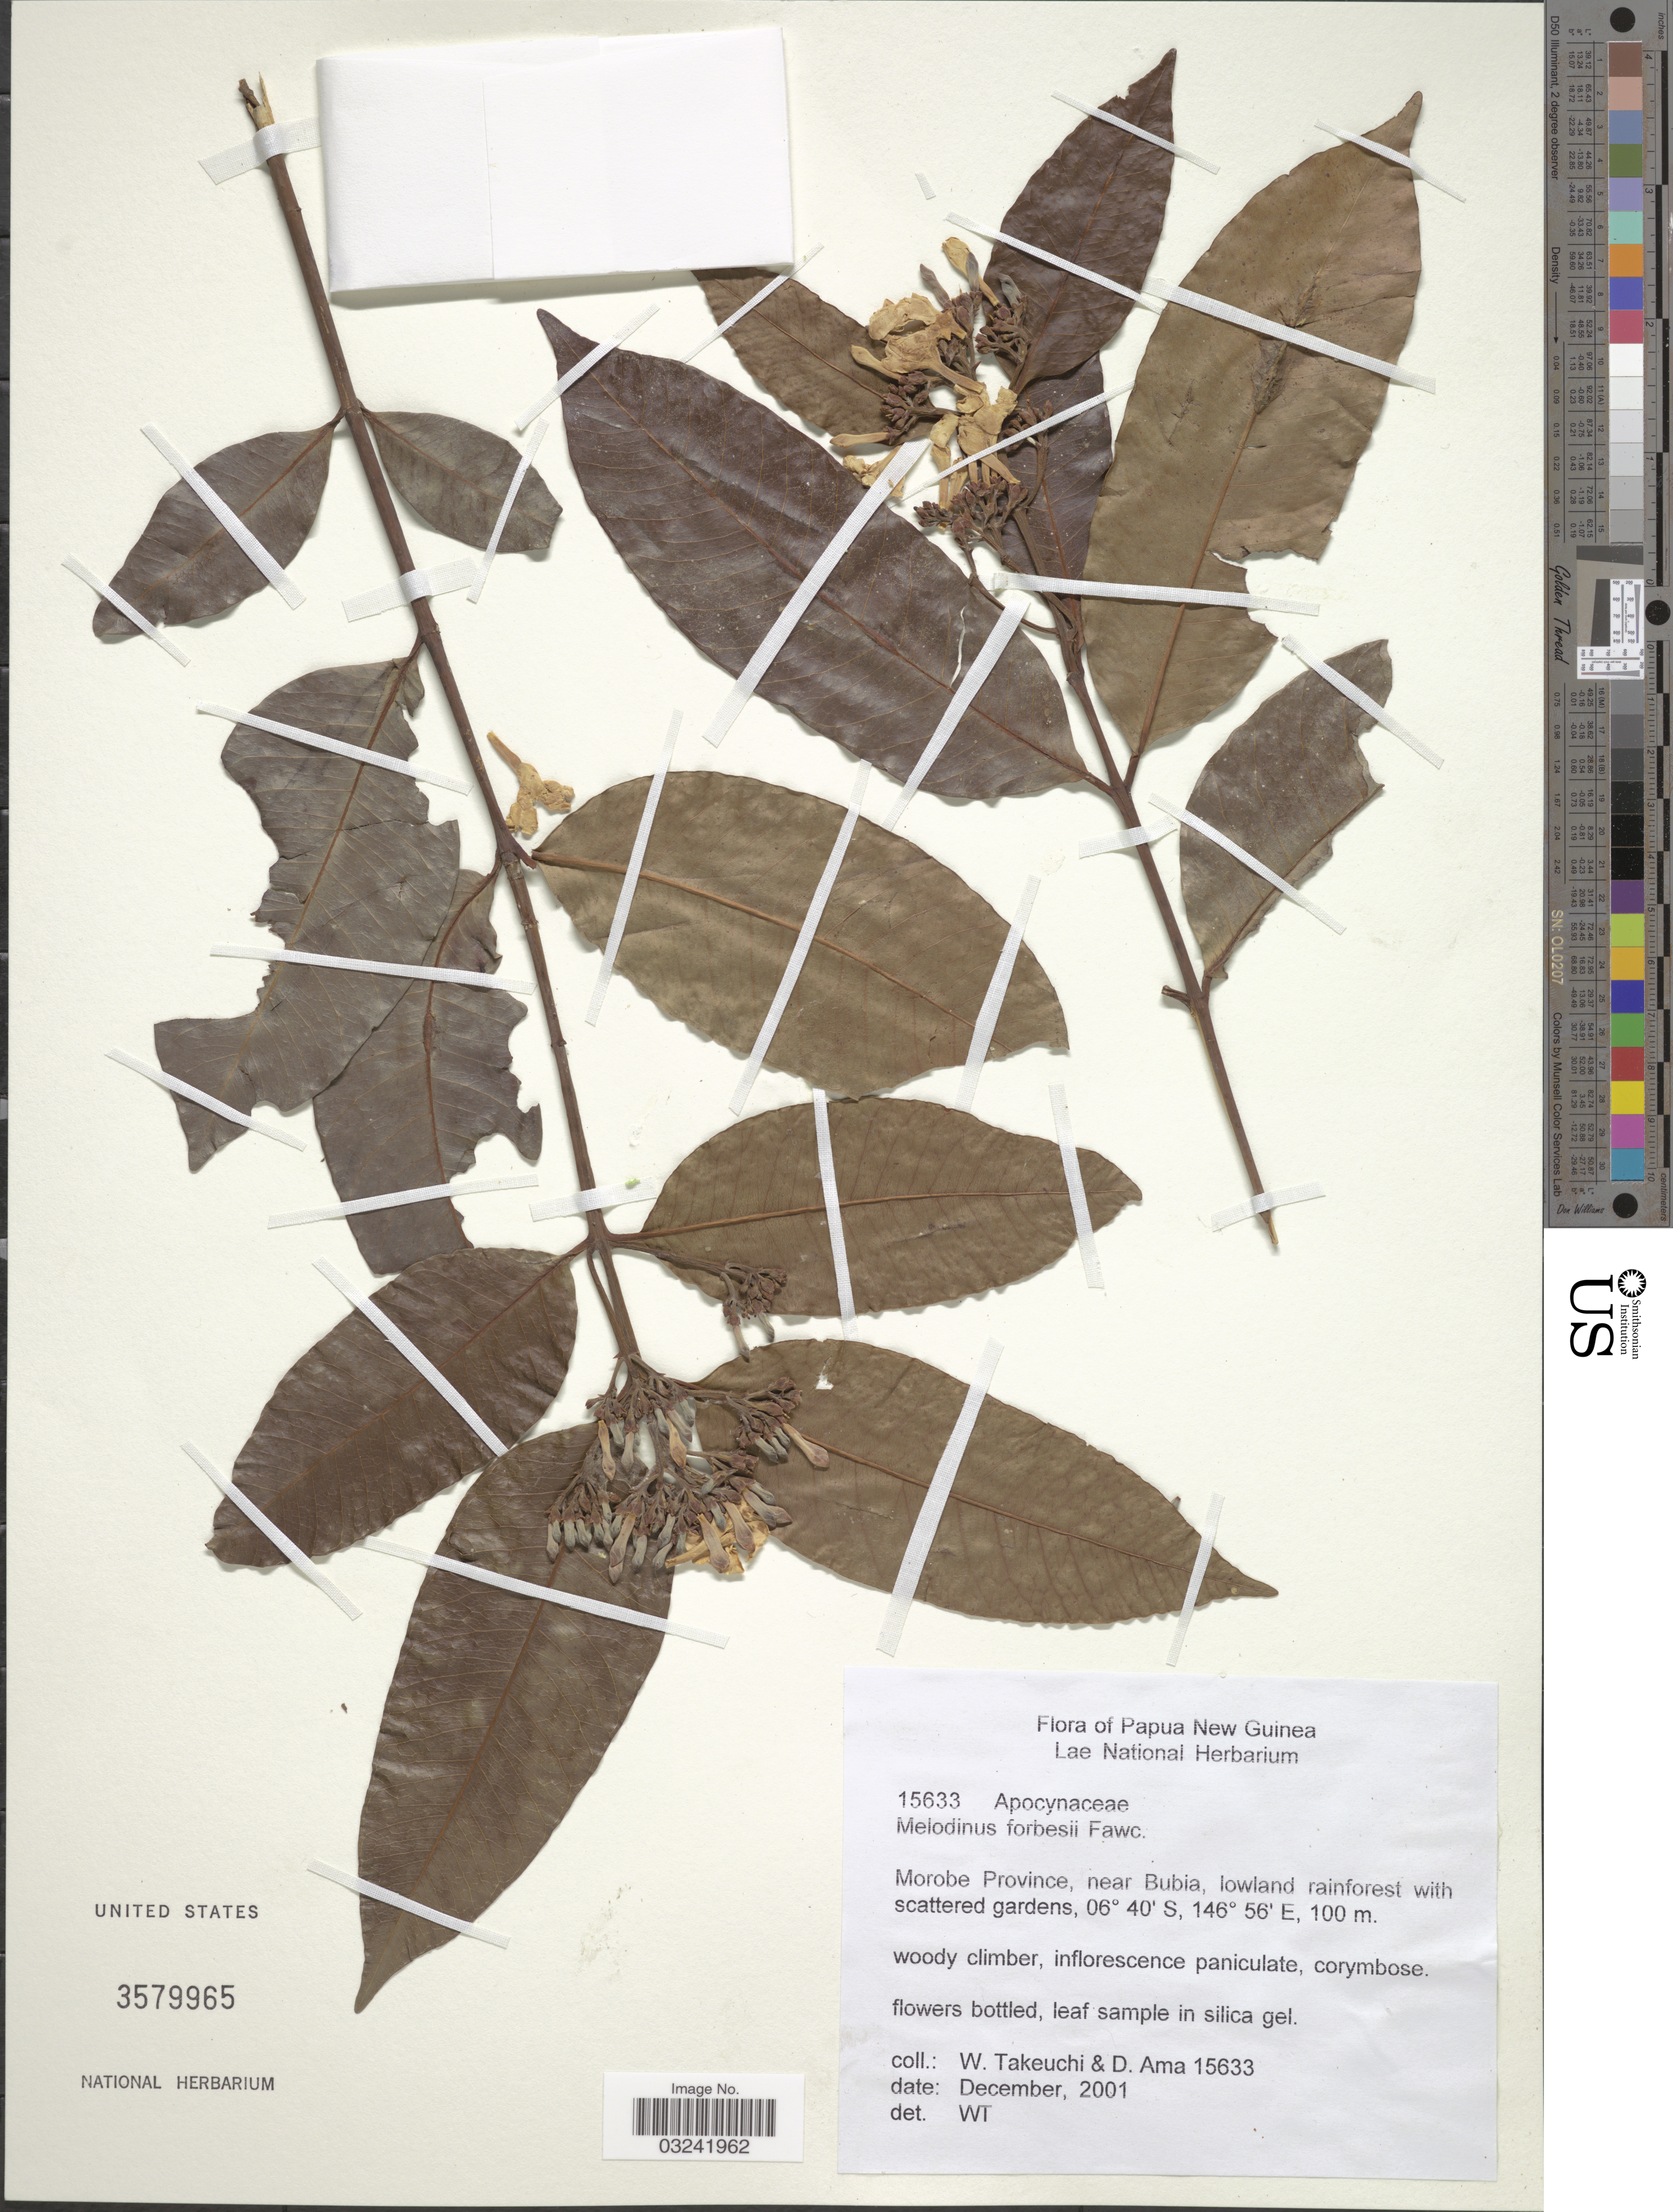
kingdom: Plantae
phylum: Tracheophyta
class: Magnoliopsida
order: Gentianales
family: Apocynaceae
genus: Melodinus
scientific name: Melodinus forbesii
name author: Fawc.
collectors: W. Takeuchi & D. Ama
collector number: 15633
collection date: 2001-12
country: Papua New Guinea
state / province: Morobe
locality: Morobe Province, near Bubia, lowland rainforest.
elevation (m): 100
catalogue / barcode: US 3579965